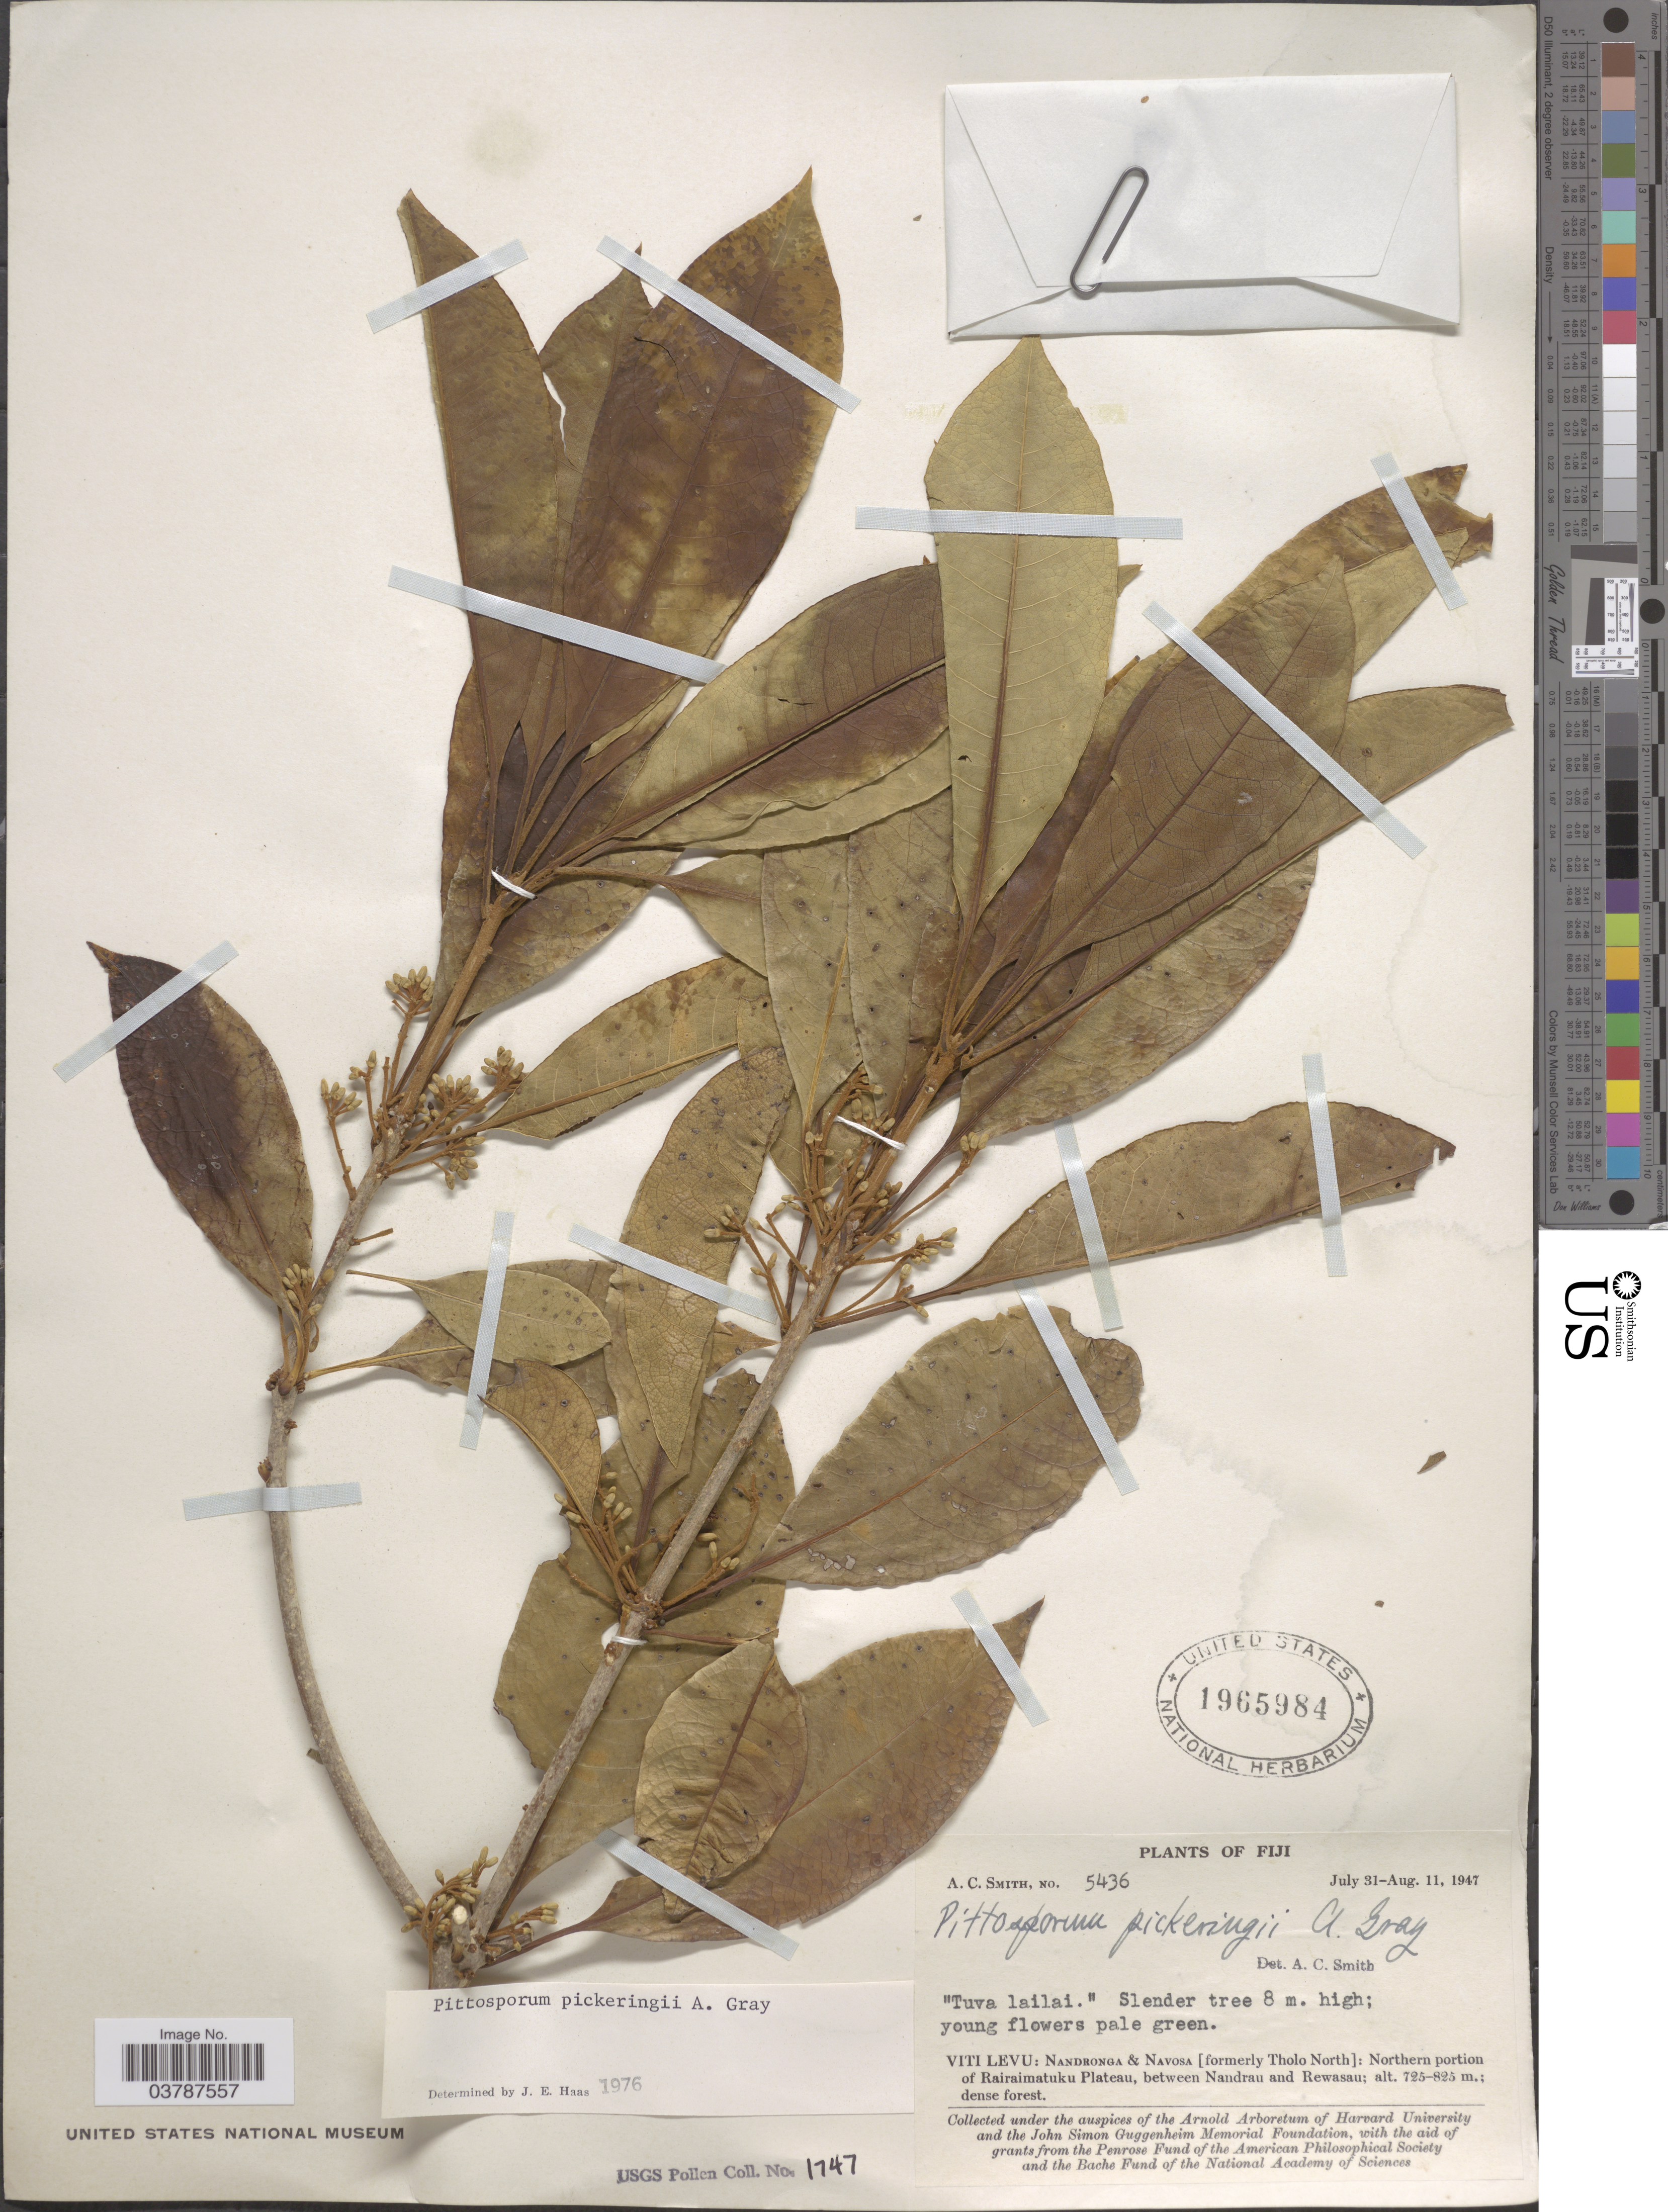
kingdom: Plantae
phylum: Tracheophyta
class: Magnoliopsida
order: Apiales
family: Pittosporaceae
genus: Pittosporum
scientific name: Pittosporum pickeringii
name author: A. Gray in Wilkes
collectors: A. C. Smith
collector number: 5436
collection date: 1947-07-31/1947-08-11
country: Fiji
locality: Viti Levu: Nandronga & Navosa [formerly Tholo North]: Northern portion of Rairaimatuku Plateau, between Nandrau and Rewasau.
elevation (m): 725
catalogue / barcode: US 1965984